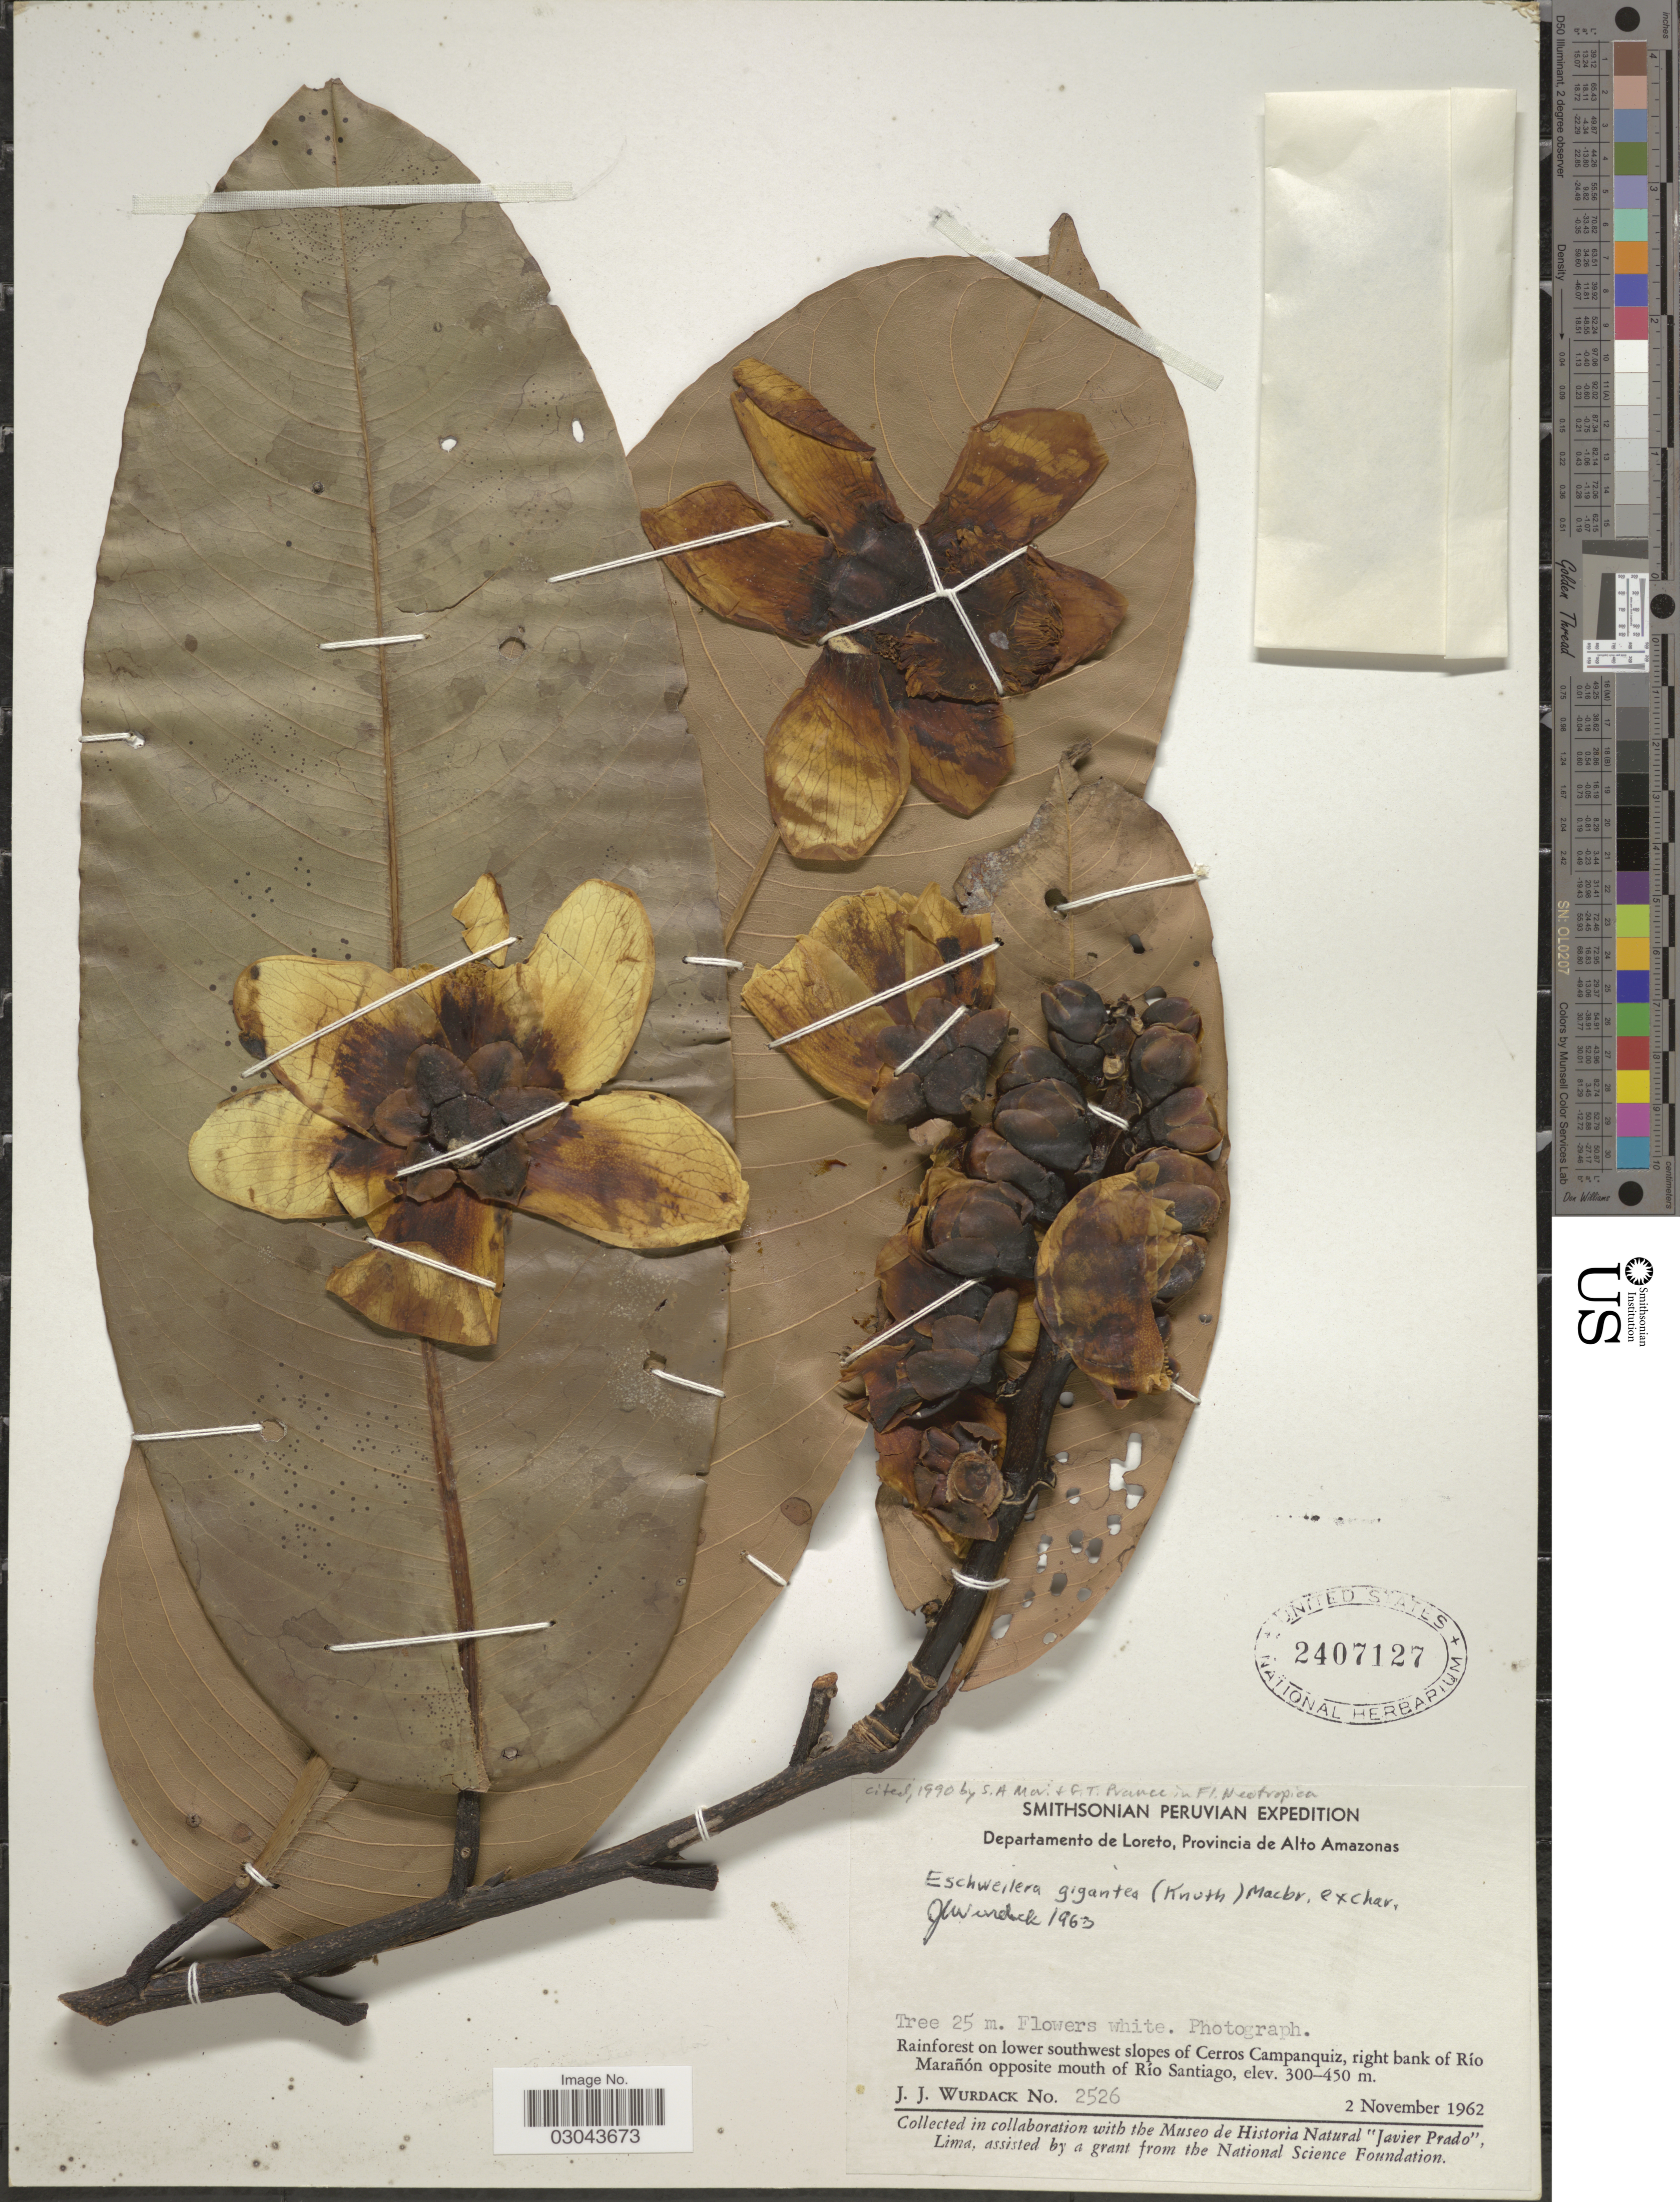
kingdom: Plantae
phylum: Tracheophyta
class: Magnoliopsida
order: Ericales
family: Lecythidaceae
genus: Eschweilera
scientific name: Eschweilera gigantea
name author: (R. Knuth) J.F. Macbr.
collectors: J. J. Wurdack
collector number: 2526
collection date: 1962-11-02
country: Peru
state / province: Loreto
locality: Departamento de Loreto, Provincia de Alto Amazonas. Rainforest on lower southwest slopes of Cerros Campanquiz, right bank of Río Marañón opposite mouth of Río Santiago.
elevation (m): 300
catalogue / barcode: US 2407127